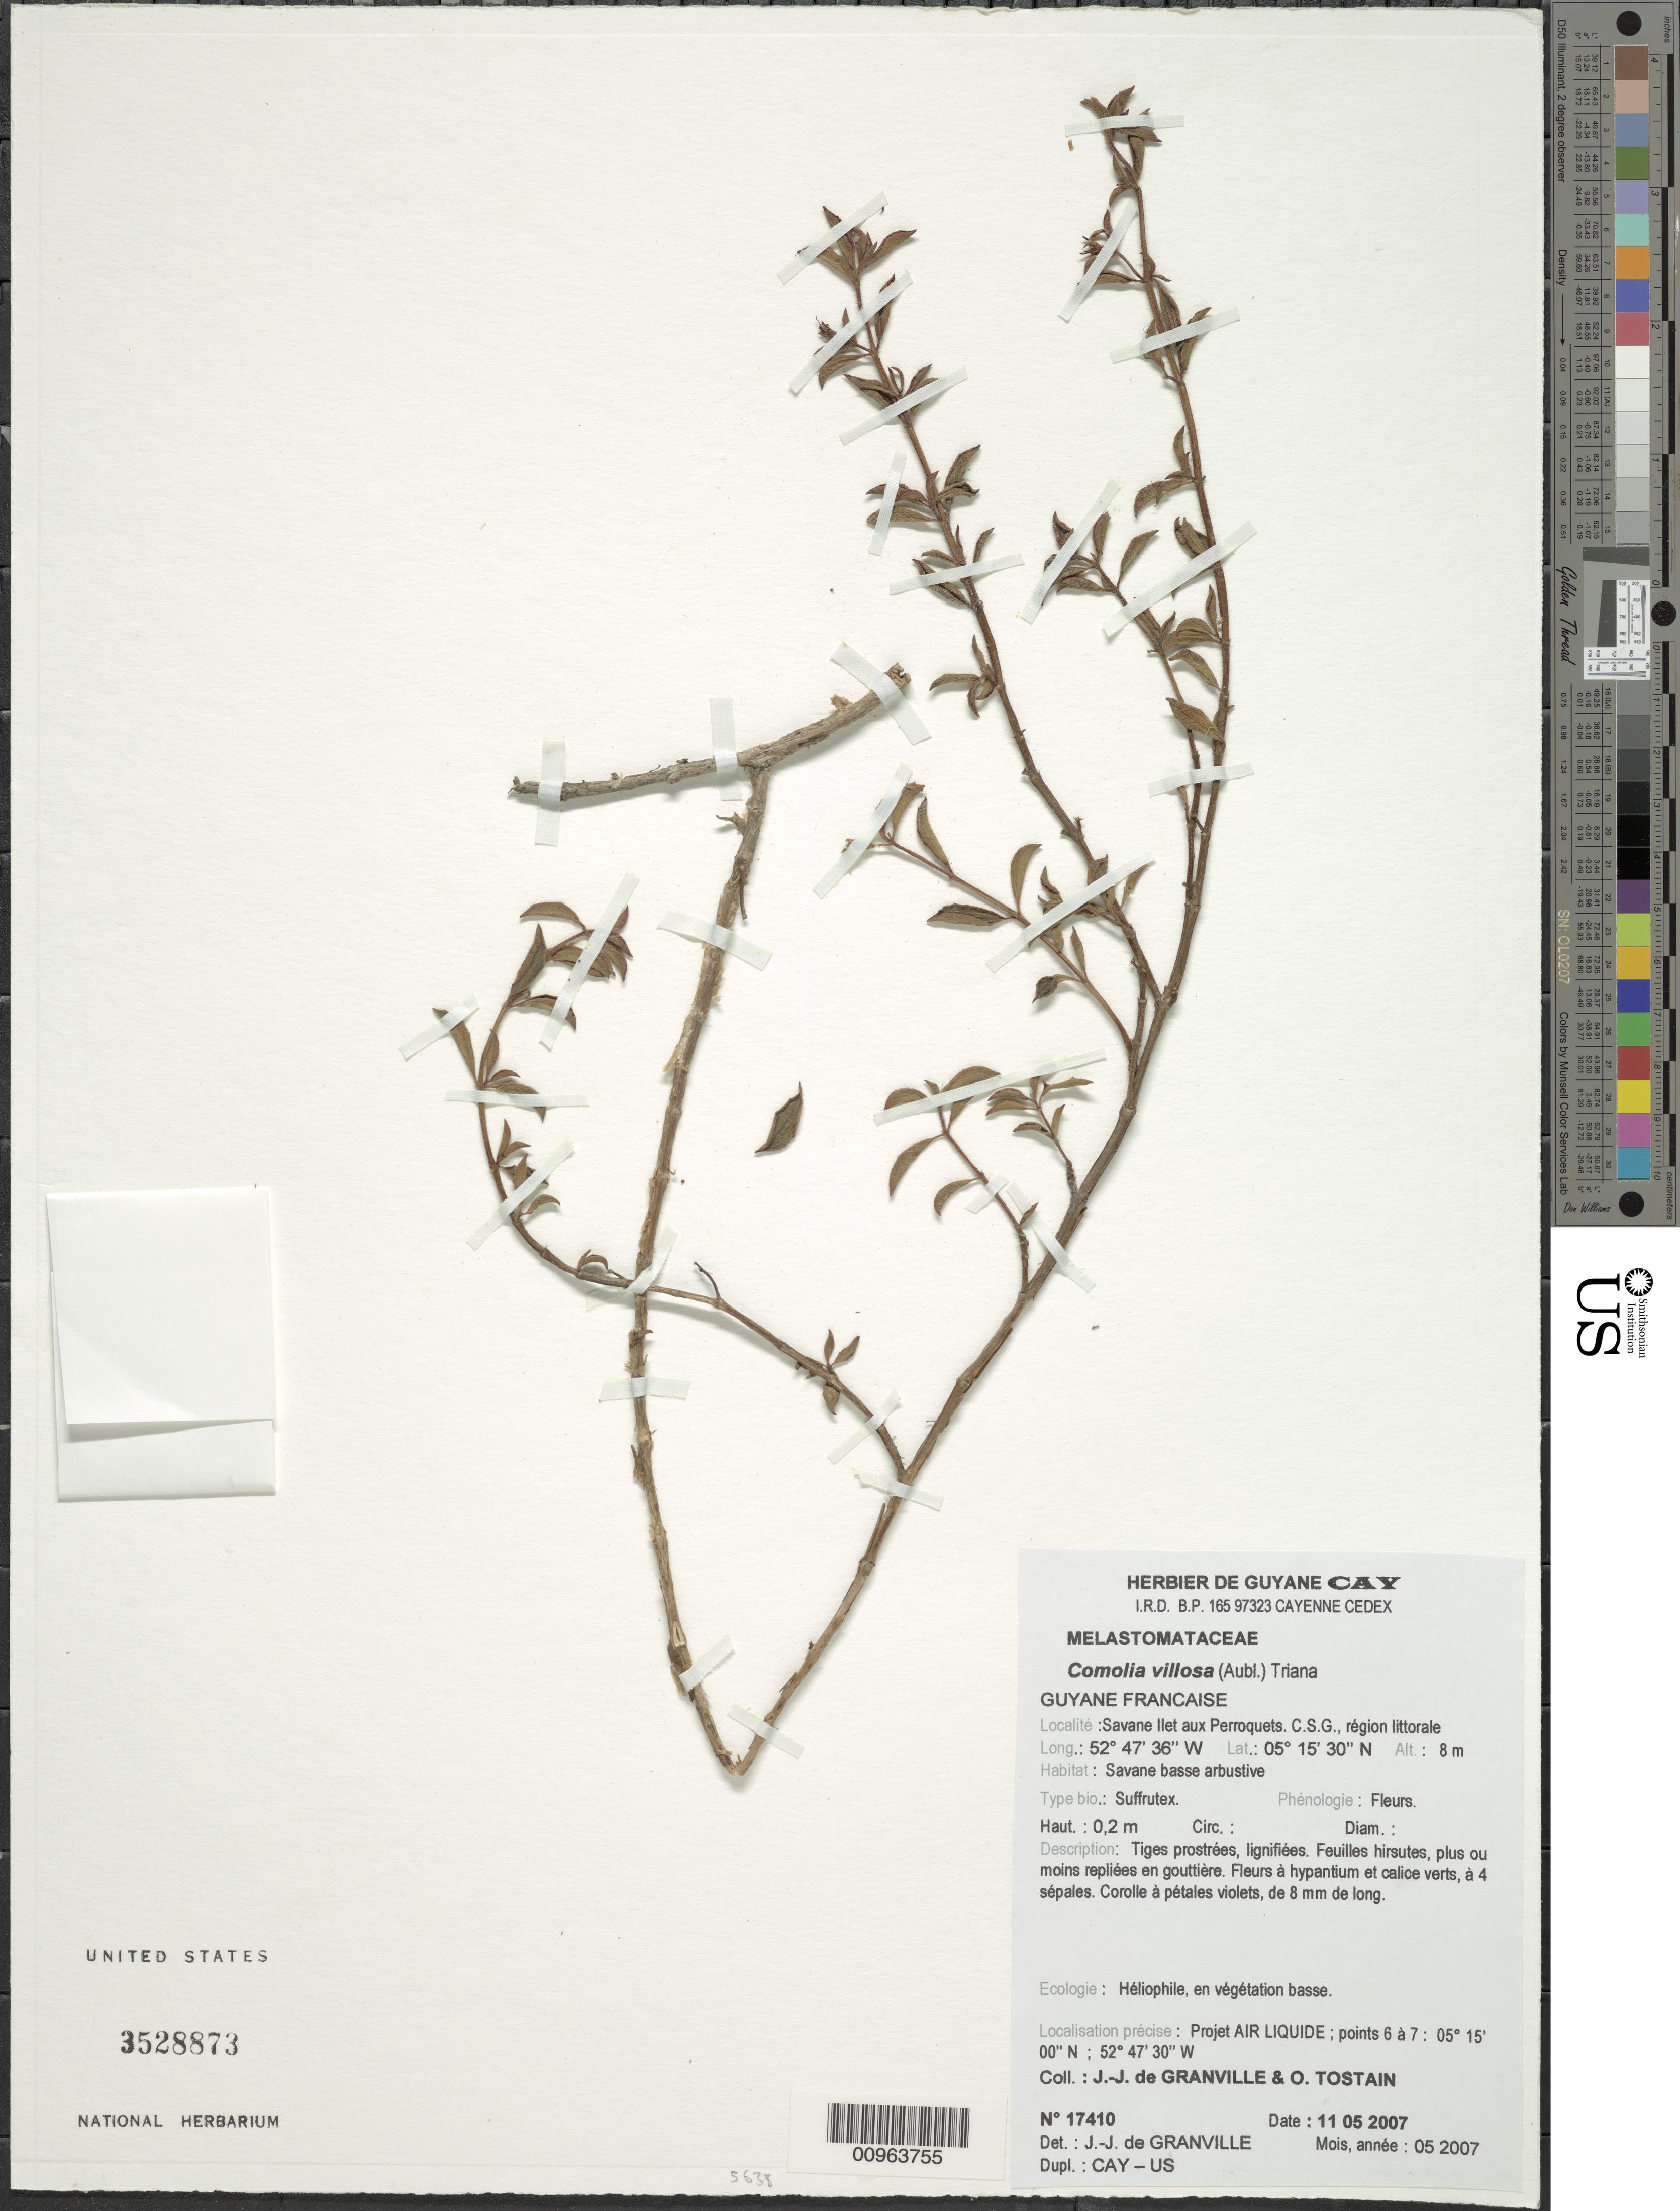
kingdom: Plantae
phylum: Tracheophyta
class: Magnoliopsida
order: Myrtales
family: Melastomataceae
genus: Comolia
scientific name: Comolia villosa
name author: (Aubl.) Triana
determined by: Nunes da Silva, Diego, (RB), Jardim Botanico do Rio de Janeiro - Herbario (BRAZIL)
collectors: J.-J. de Granville & O. Tostain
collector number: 17410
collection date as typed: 11-May-07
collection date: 2007-05-11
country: French Guiana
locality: Savane Ilet aux Perroquets, C.S.G. Projet AIR LIQUIDE; points 6 a 7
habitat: Region littorale. Savane basse arbustive. Heliophile, en vegetation basse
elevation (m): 8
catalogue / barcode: US 3528873